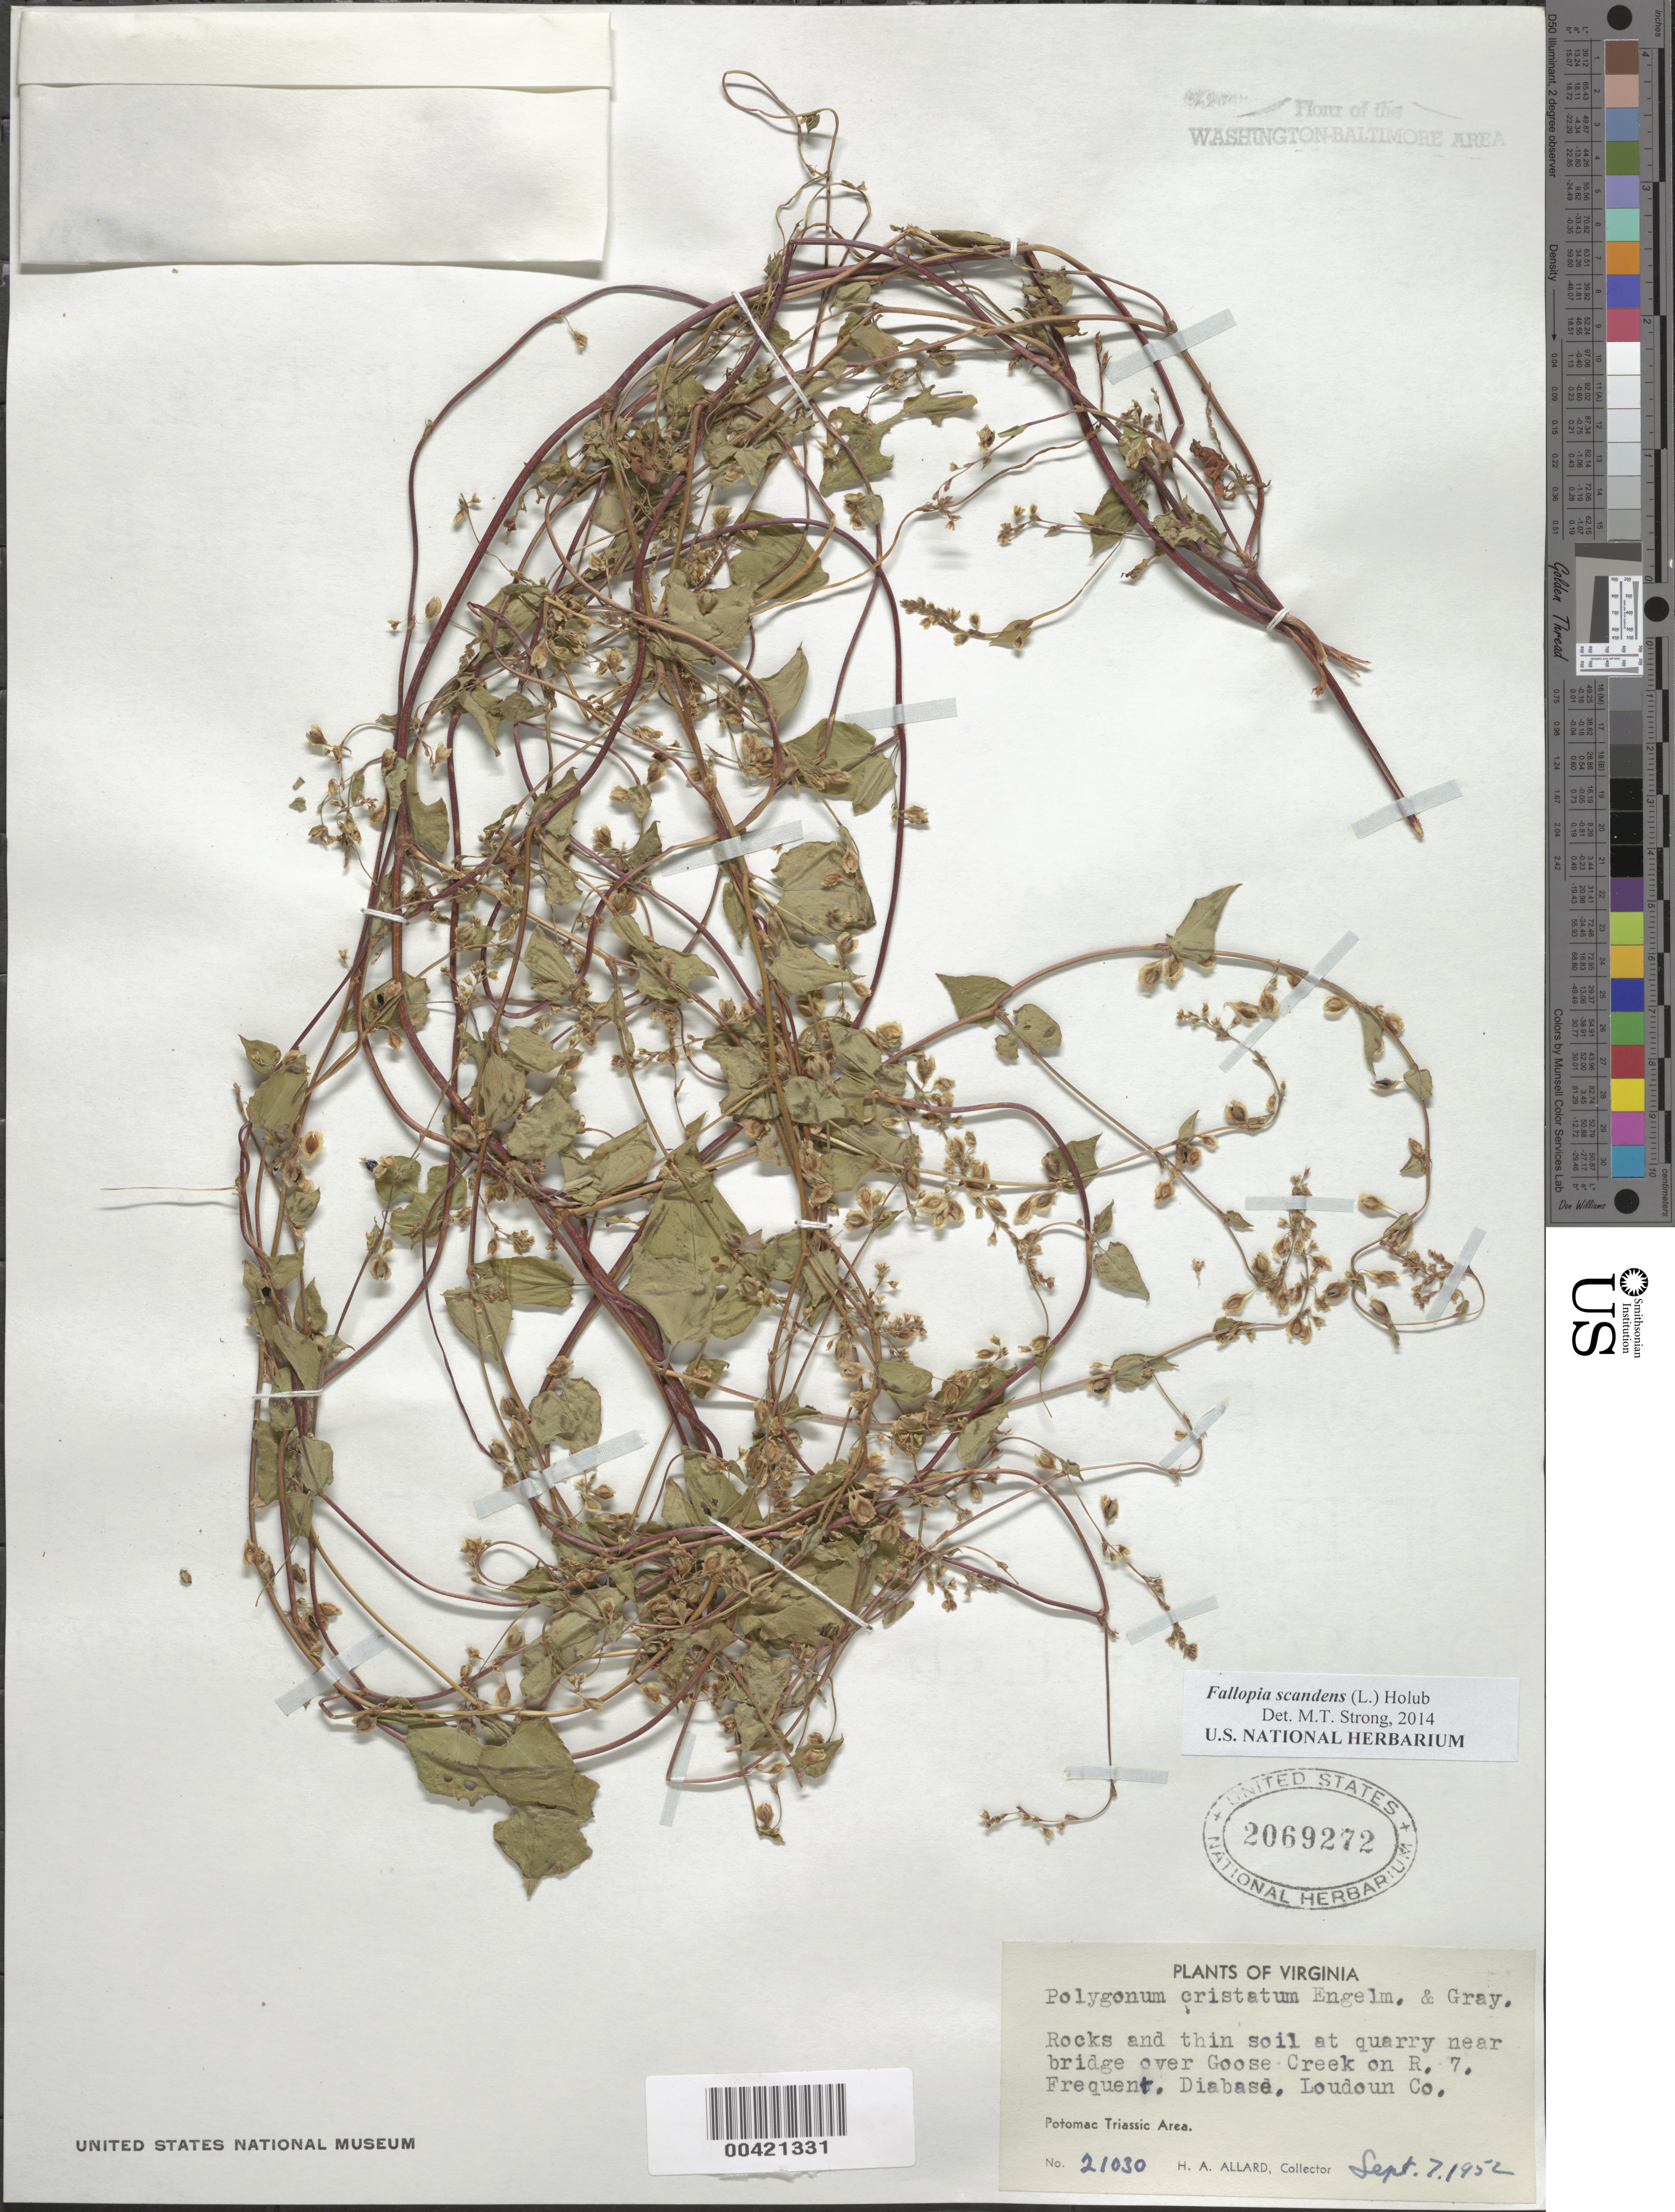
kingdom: Plantae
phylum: Tracheophyta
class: Magnoliopsida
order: Caryophyllales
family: Polygonaceae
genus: Fallopia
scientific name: Fallopia scandens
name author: (L.) Holub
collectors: H. A. Allard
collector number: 21030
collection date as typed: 07 Sep 1952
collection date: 1952-09-07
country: United States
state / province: Virginia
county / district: Loudoun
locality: Goose Creek and Route 7, quarry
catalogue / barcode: US 2069272